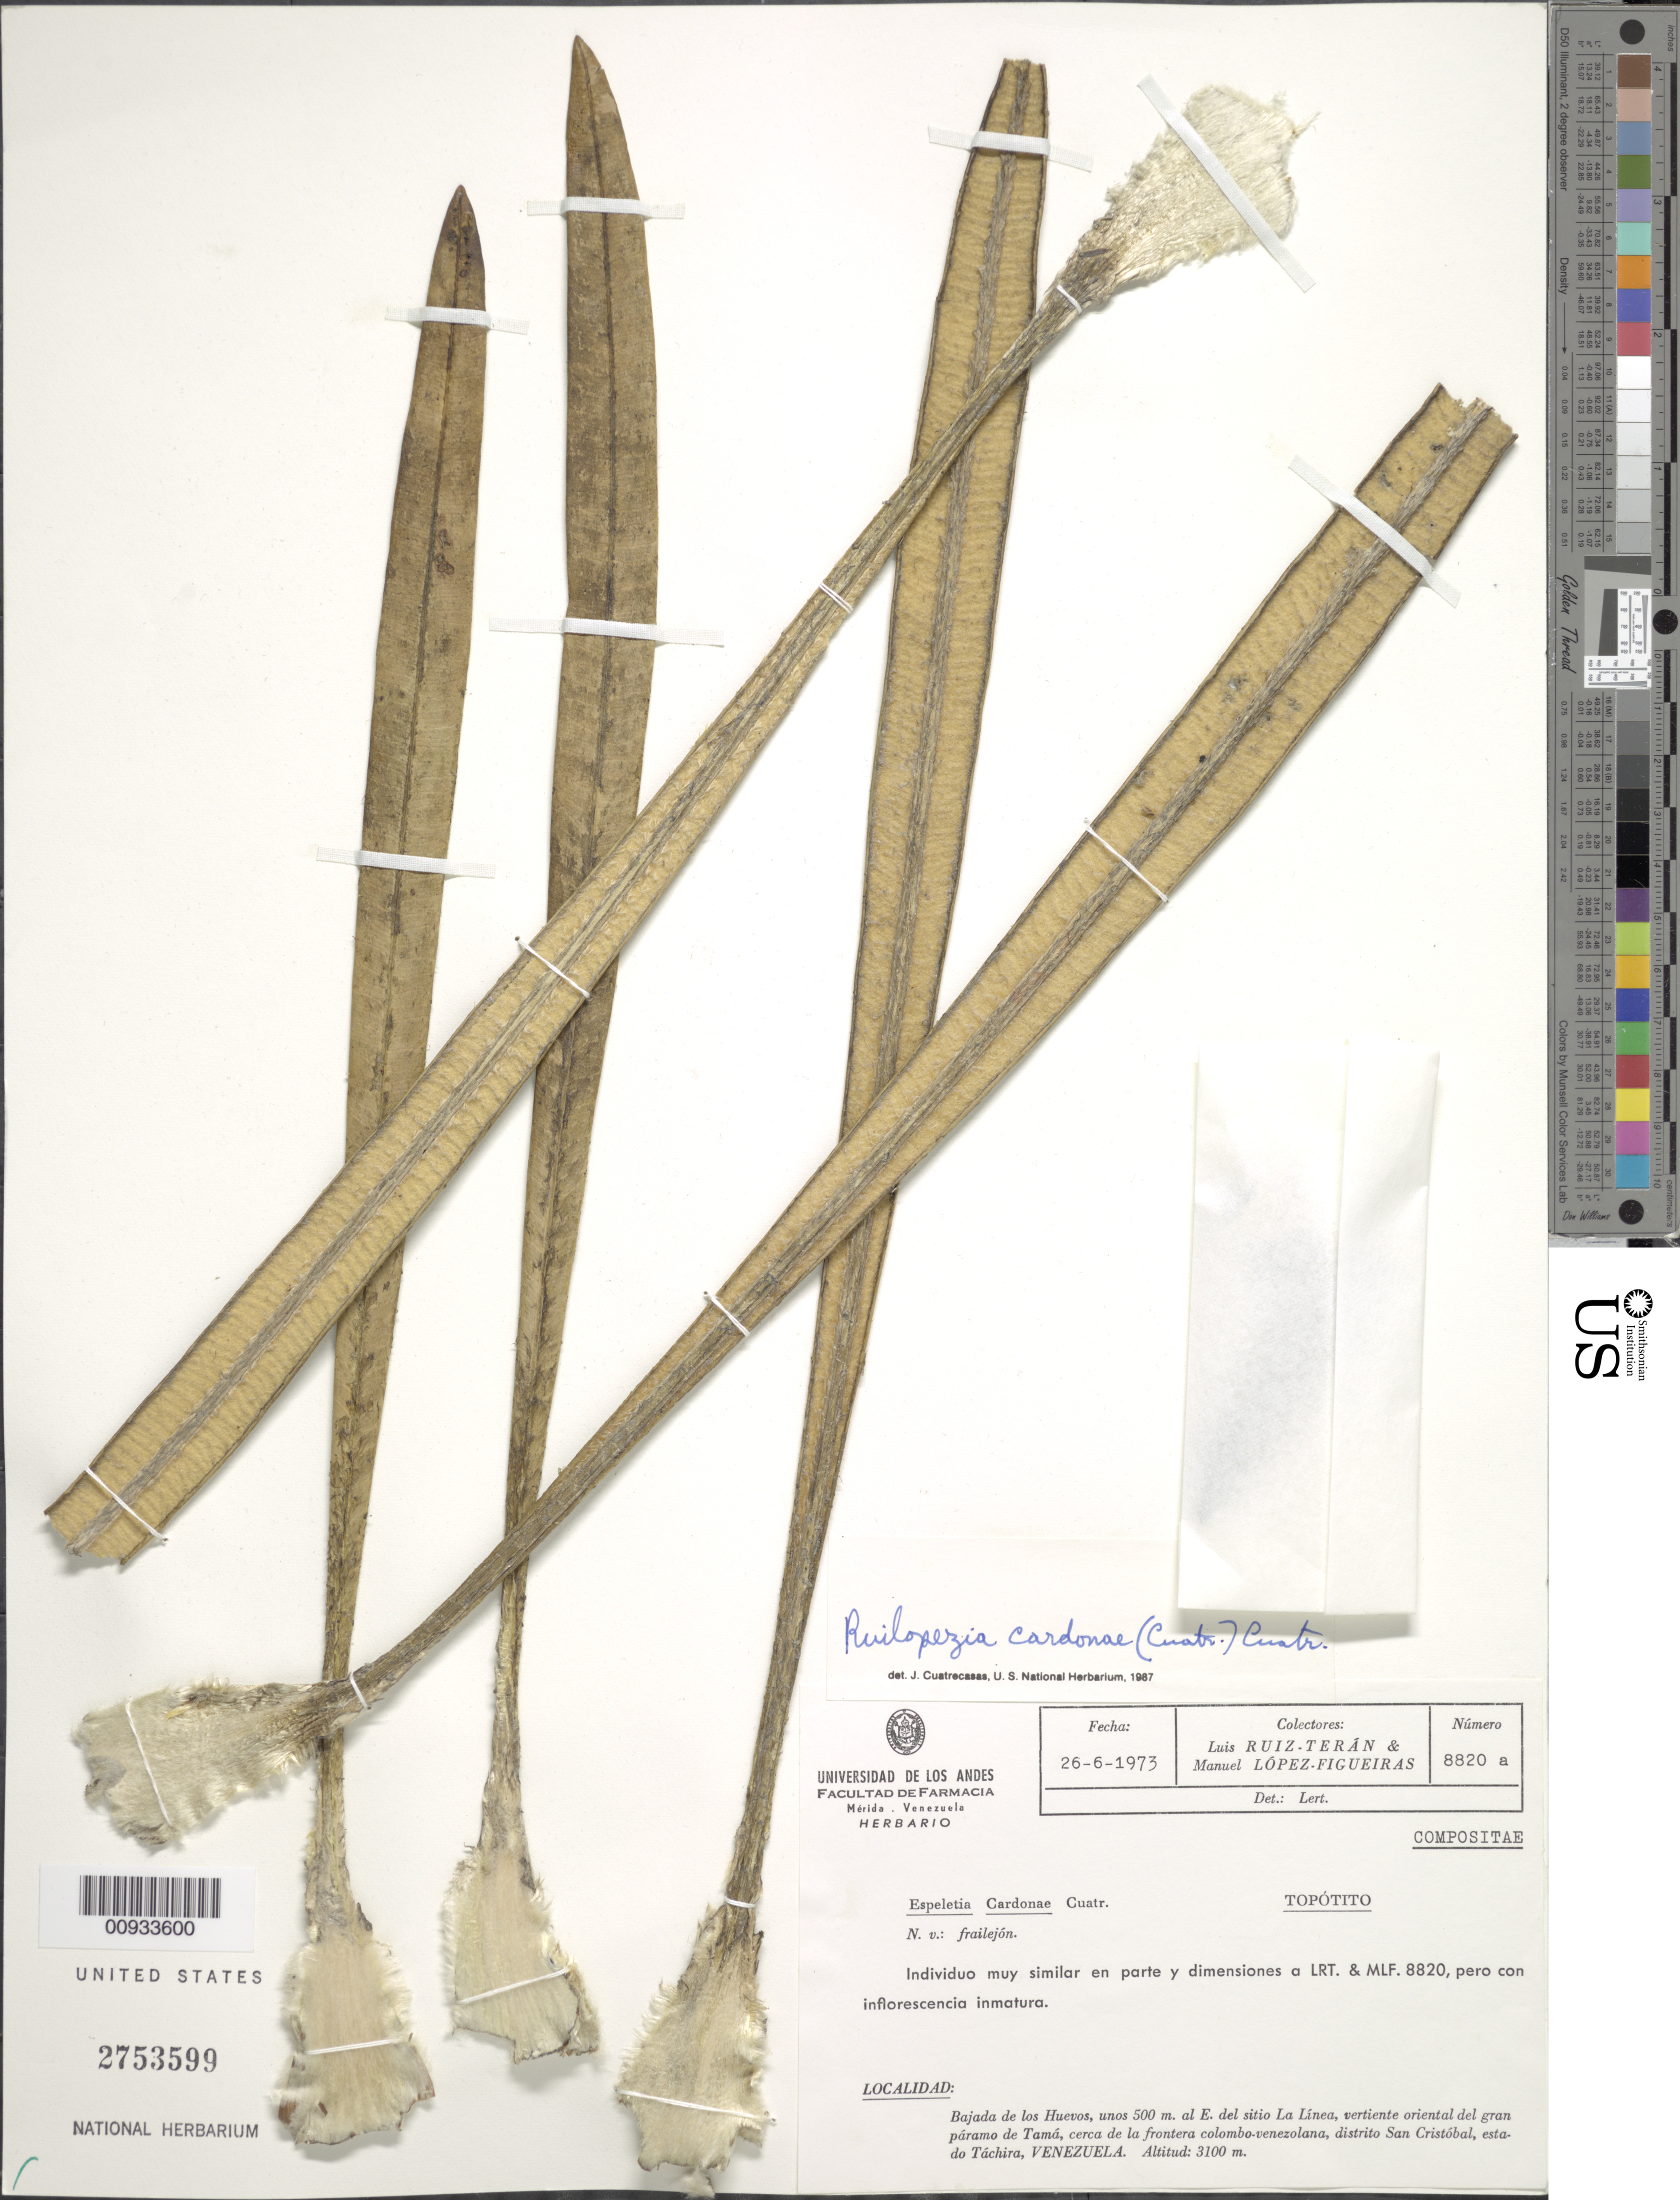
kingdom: Plantae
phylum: Tracheophyta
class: Magnoliopsida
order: Asterales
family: Asteraceae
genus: Ruilopezia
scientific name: Ruilopezia cardonae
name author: (Cuatrec.) Cuatrec.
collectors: L. Teran & M. López Figueiras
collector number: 8820a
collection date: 1973-06-26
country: Venezuela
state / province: Tachira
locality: Bajada de los Huevos, unos 500 m al E del sitio La Linea, vertiente oriental del gran paramo de Tama, cerca de la frontera colombo-venezolana, Distrito San Cristobal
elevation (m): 3100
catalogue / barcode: US 2753599